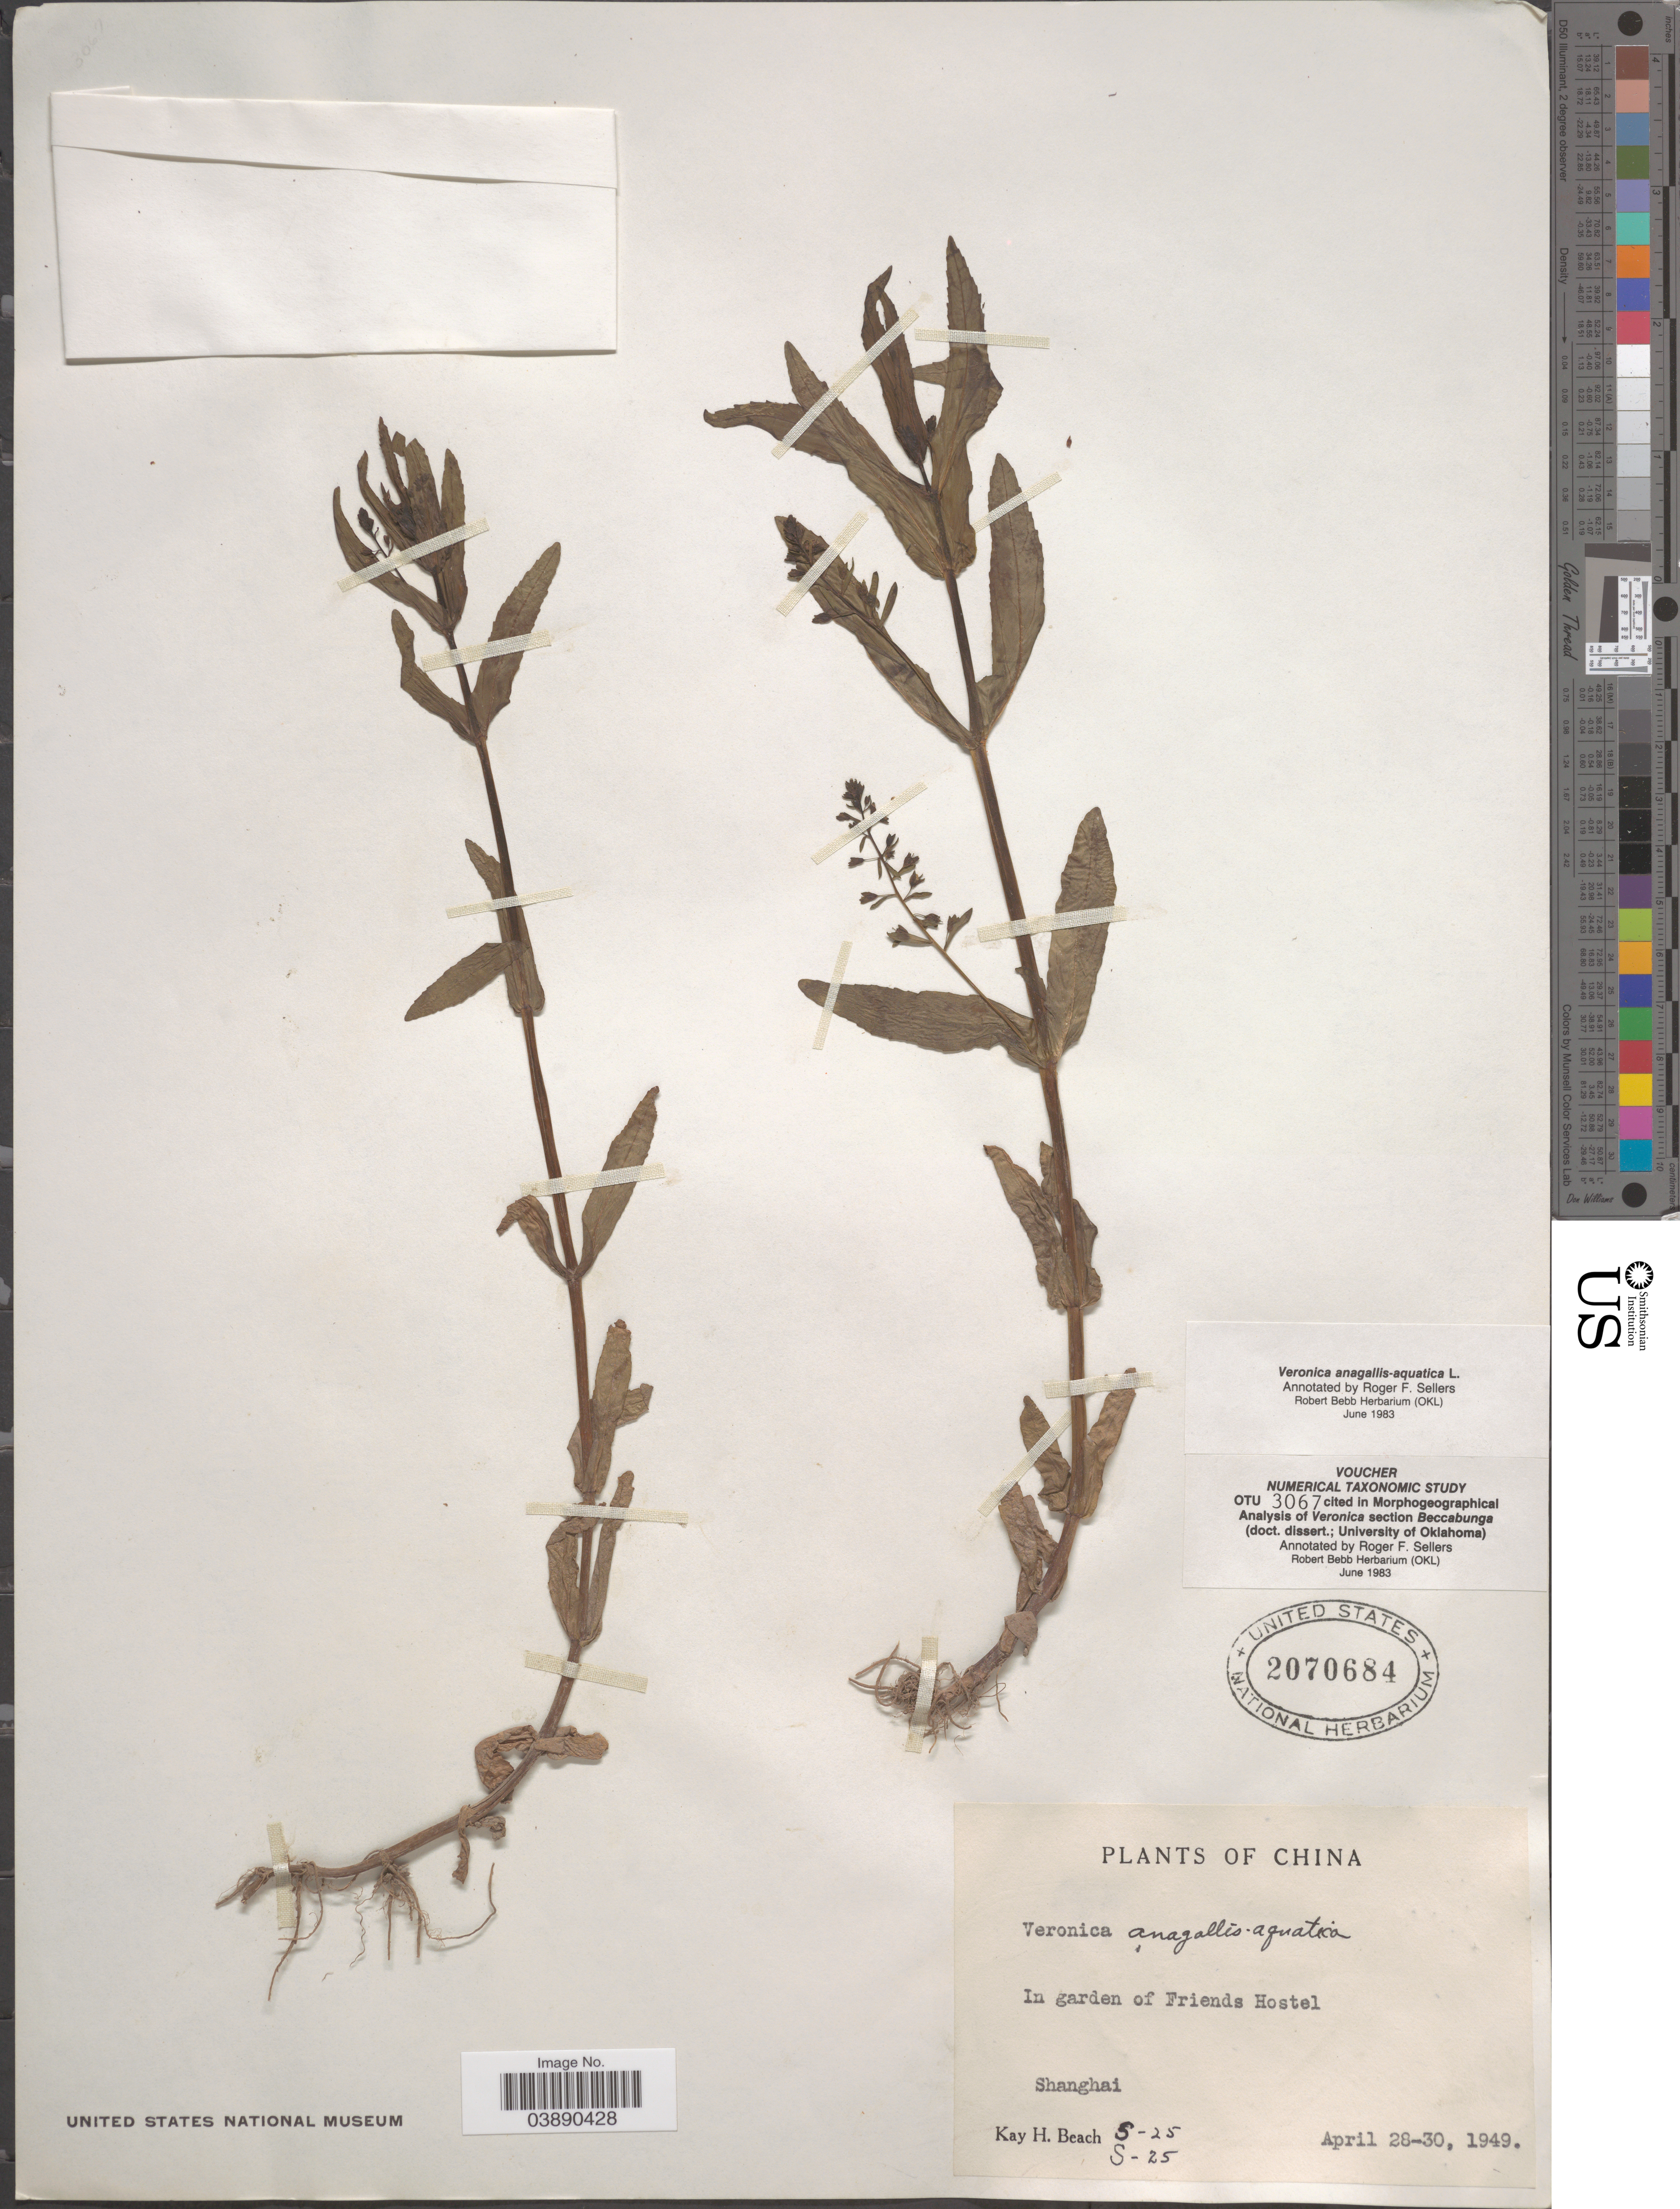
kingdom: Plantae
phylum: Tracheophyta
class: Magnoliopsida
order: Lamiales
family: Plantaginaceae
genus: Veronica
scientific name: Veronica undulata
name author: Wall.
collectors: K. H. Beach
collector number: S-25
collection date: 1949-04-28/1949-04-30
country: China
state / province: Shanghai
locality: In garden of Friends Hotel. Shanghai.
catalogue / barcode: US 2070684